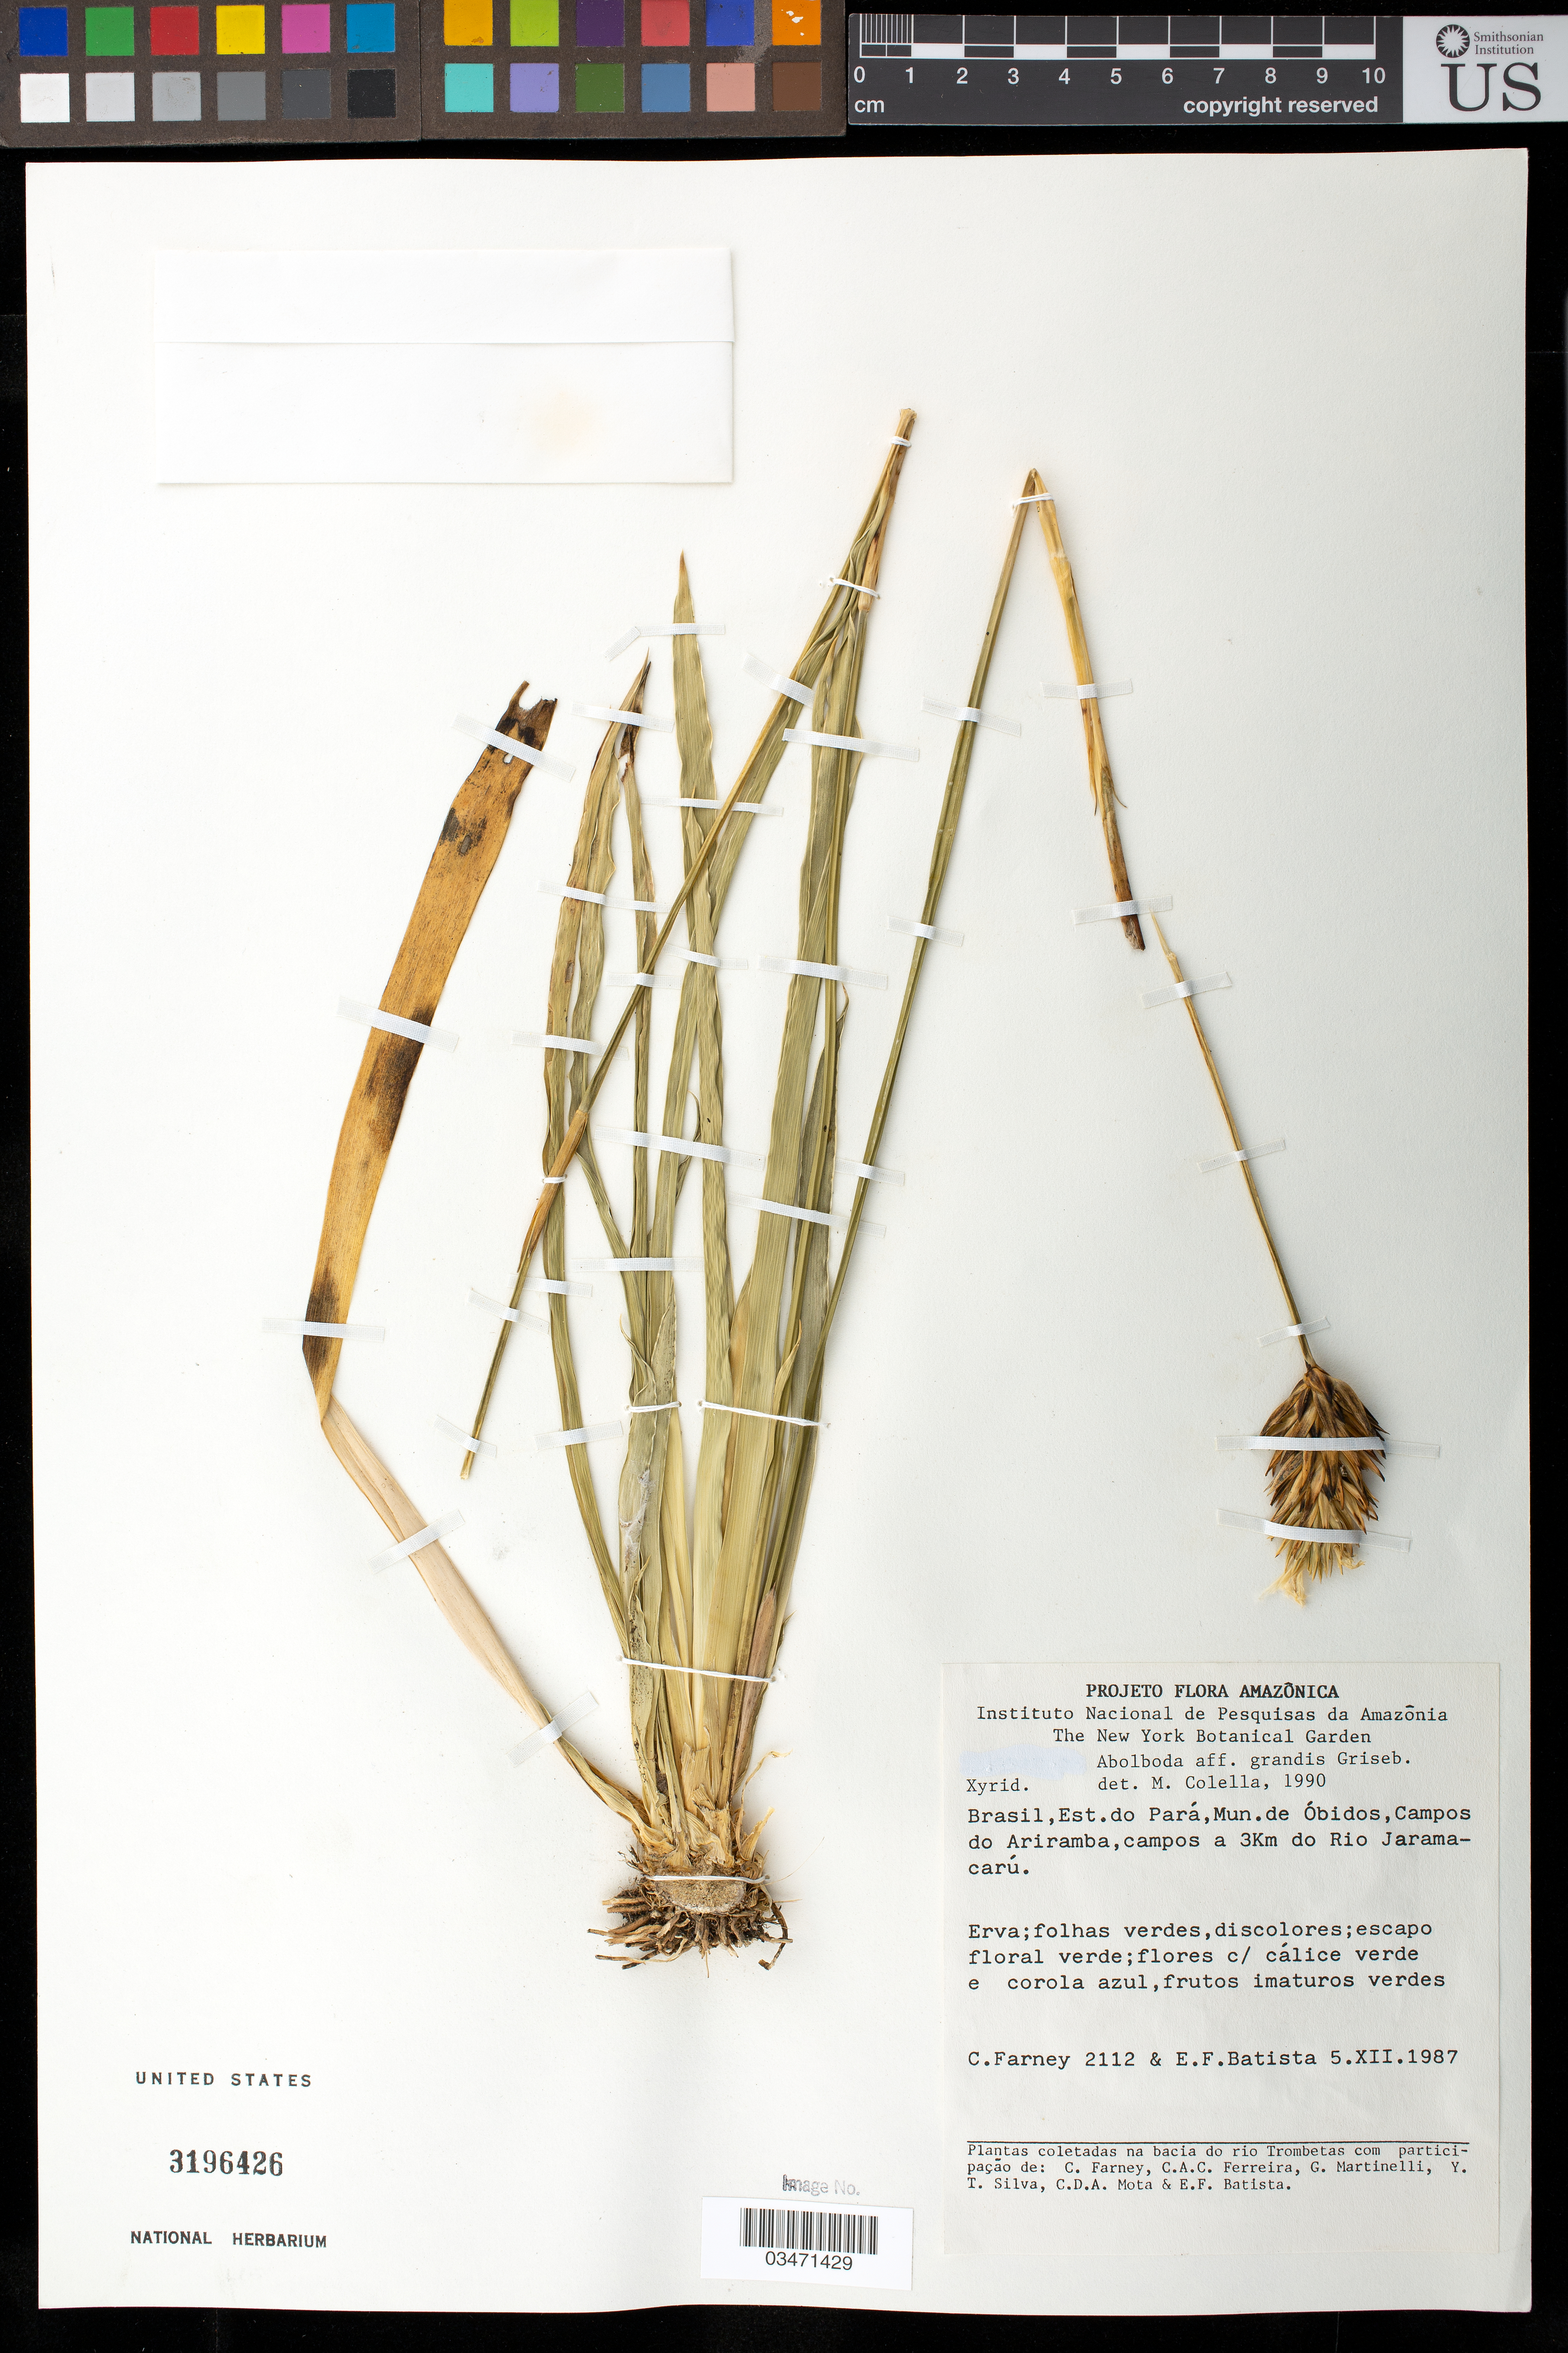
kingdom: Plantae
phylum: Tracheophyta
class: Liliopsida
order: Poales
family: Xyridaceae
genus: Abolboda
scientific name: Abolboda grandis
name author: Griseb.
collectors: C. Farney & E. F. Batista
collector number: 2112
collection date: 1987-12-05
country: Brazil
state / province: Pará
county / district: Óbidos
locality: Campos do Ariramba, 3 km do Rio Jaramacarú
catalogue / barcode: US 3196426